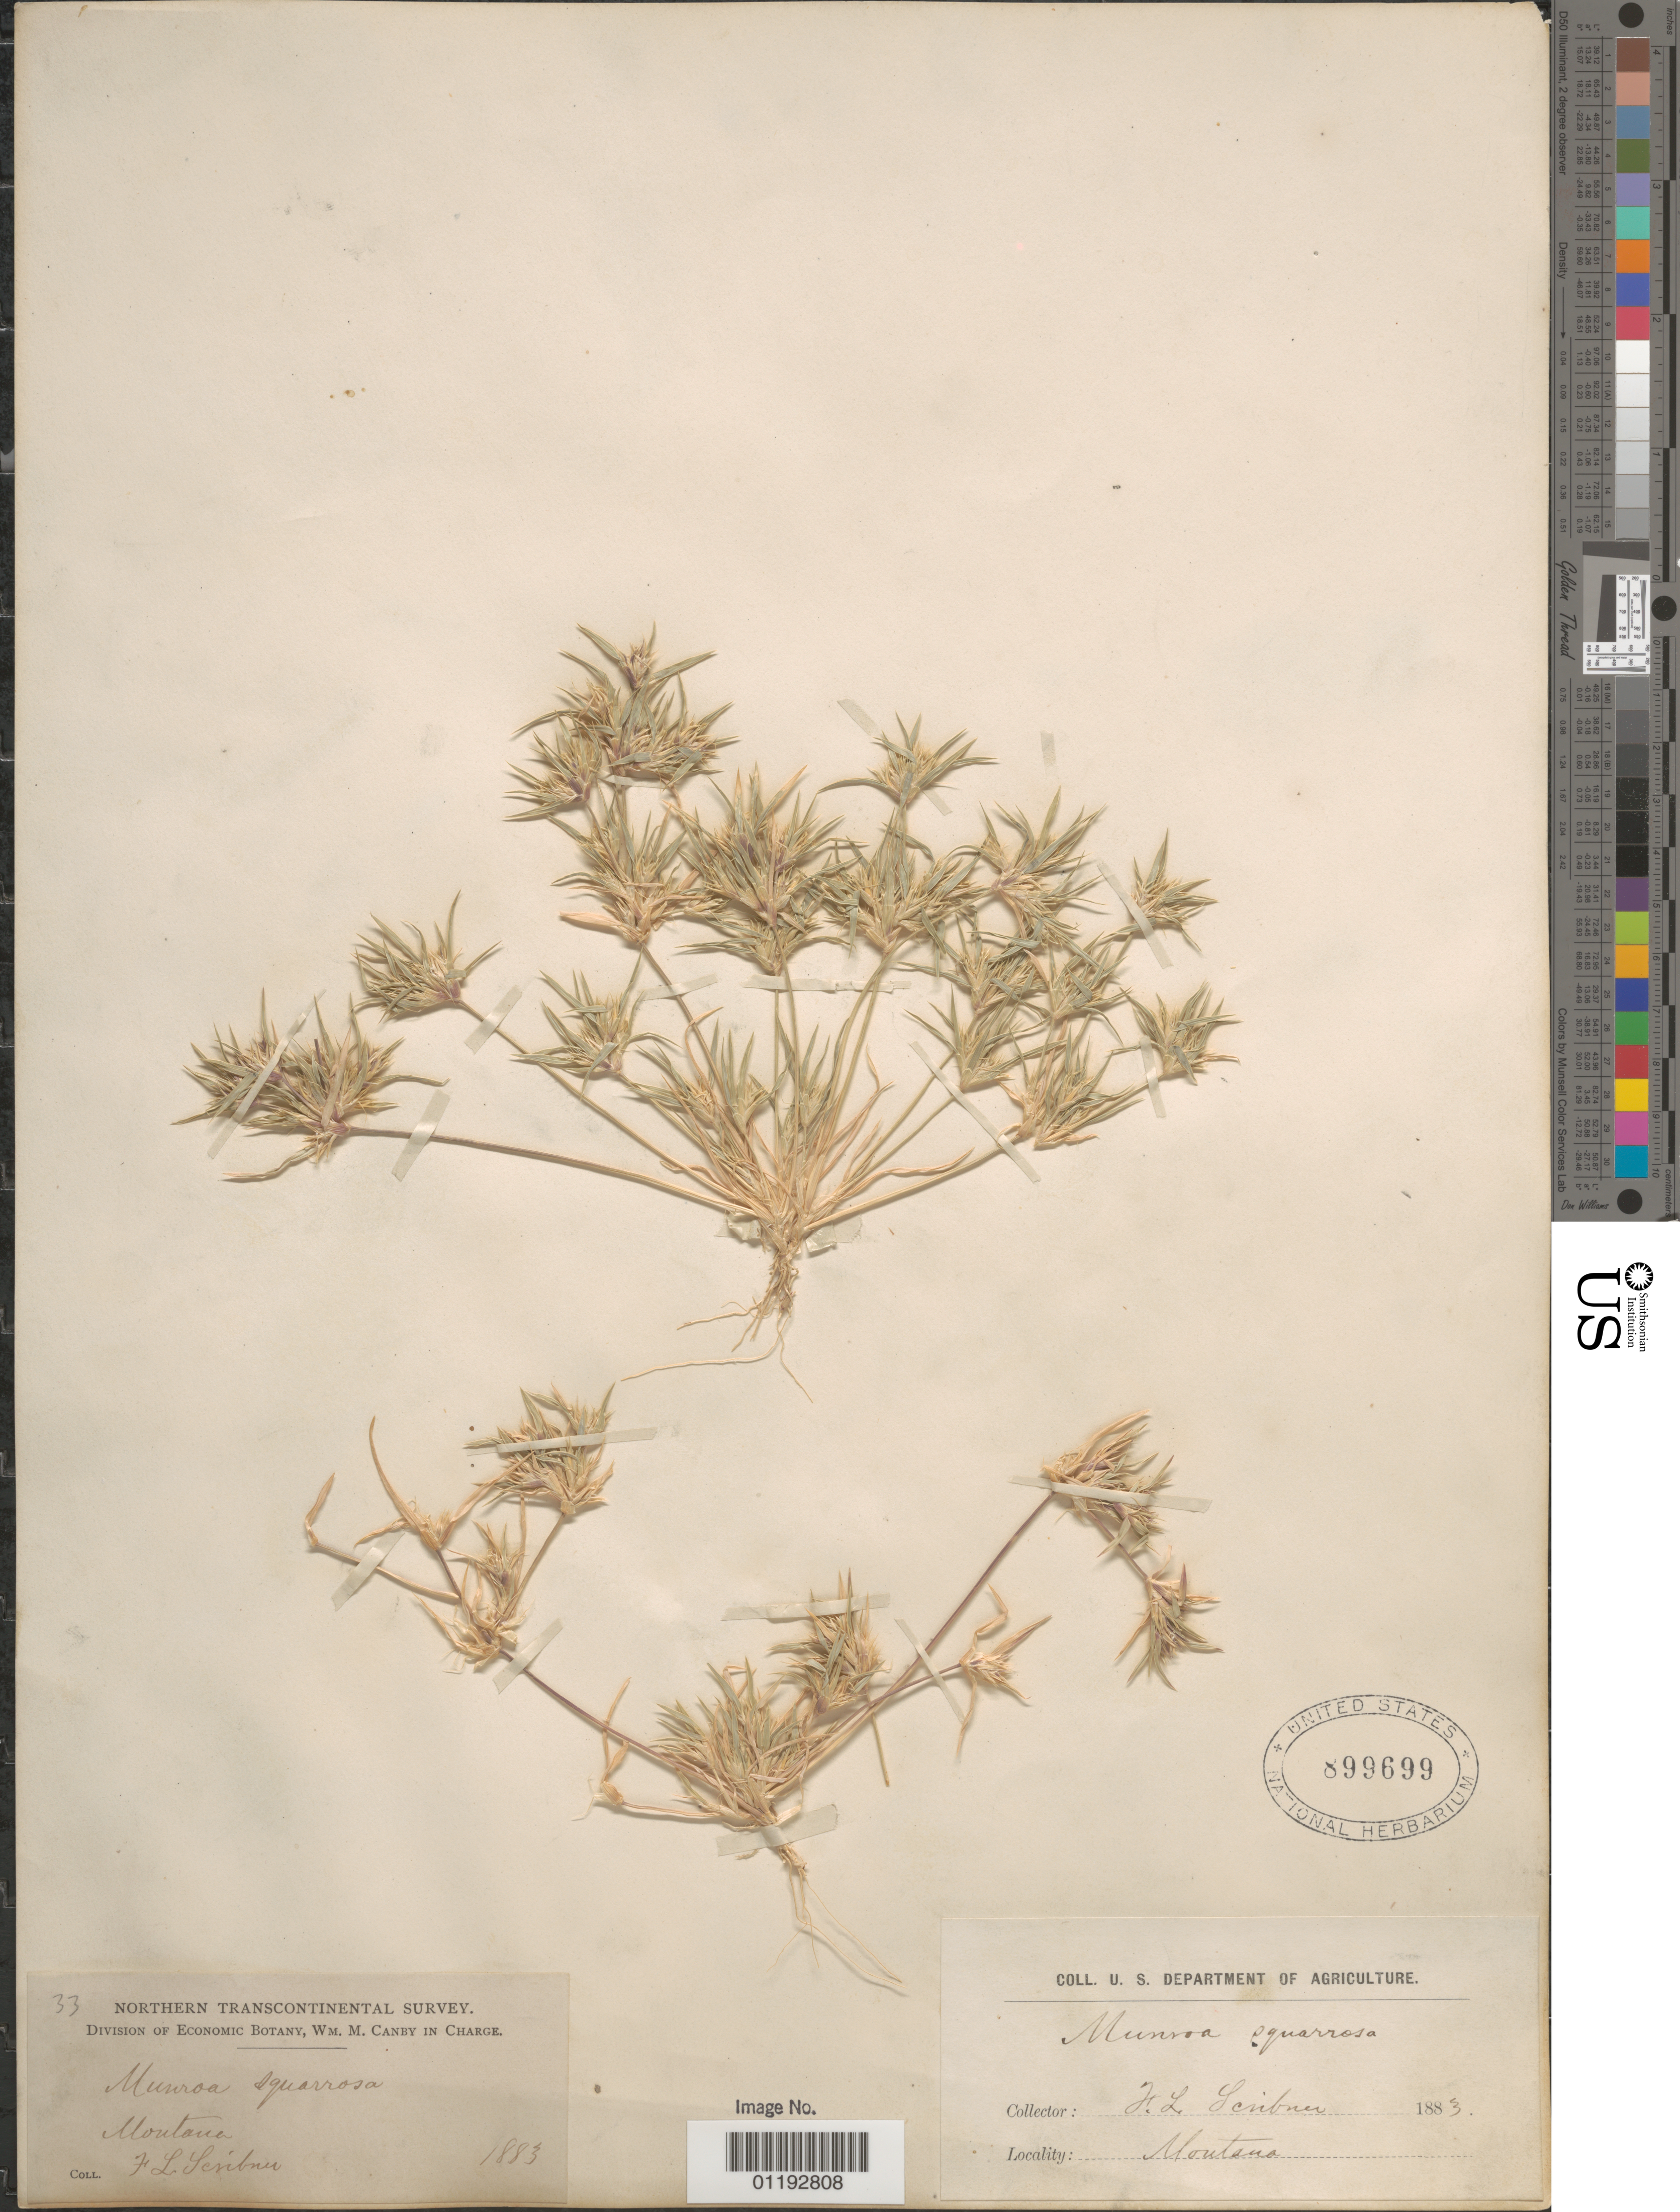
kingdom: Plantae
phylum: Tracheophyta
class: Liliopsida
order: Poales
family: Poaceae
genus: Munroa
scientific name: Munroa squarrosa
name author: (Nutt.) Torr.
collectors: F. L. Scribner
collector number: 33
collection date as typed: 1883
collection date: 1883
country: United States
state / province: Montana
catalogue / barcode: US 899699